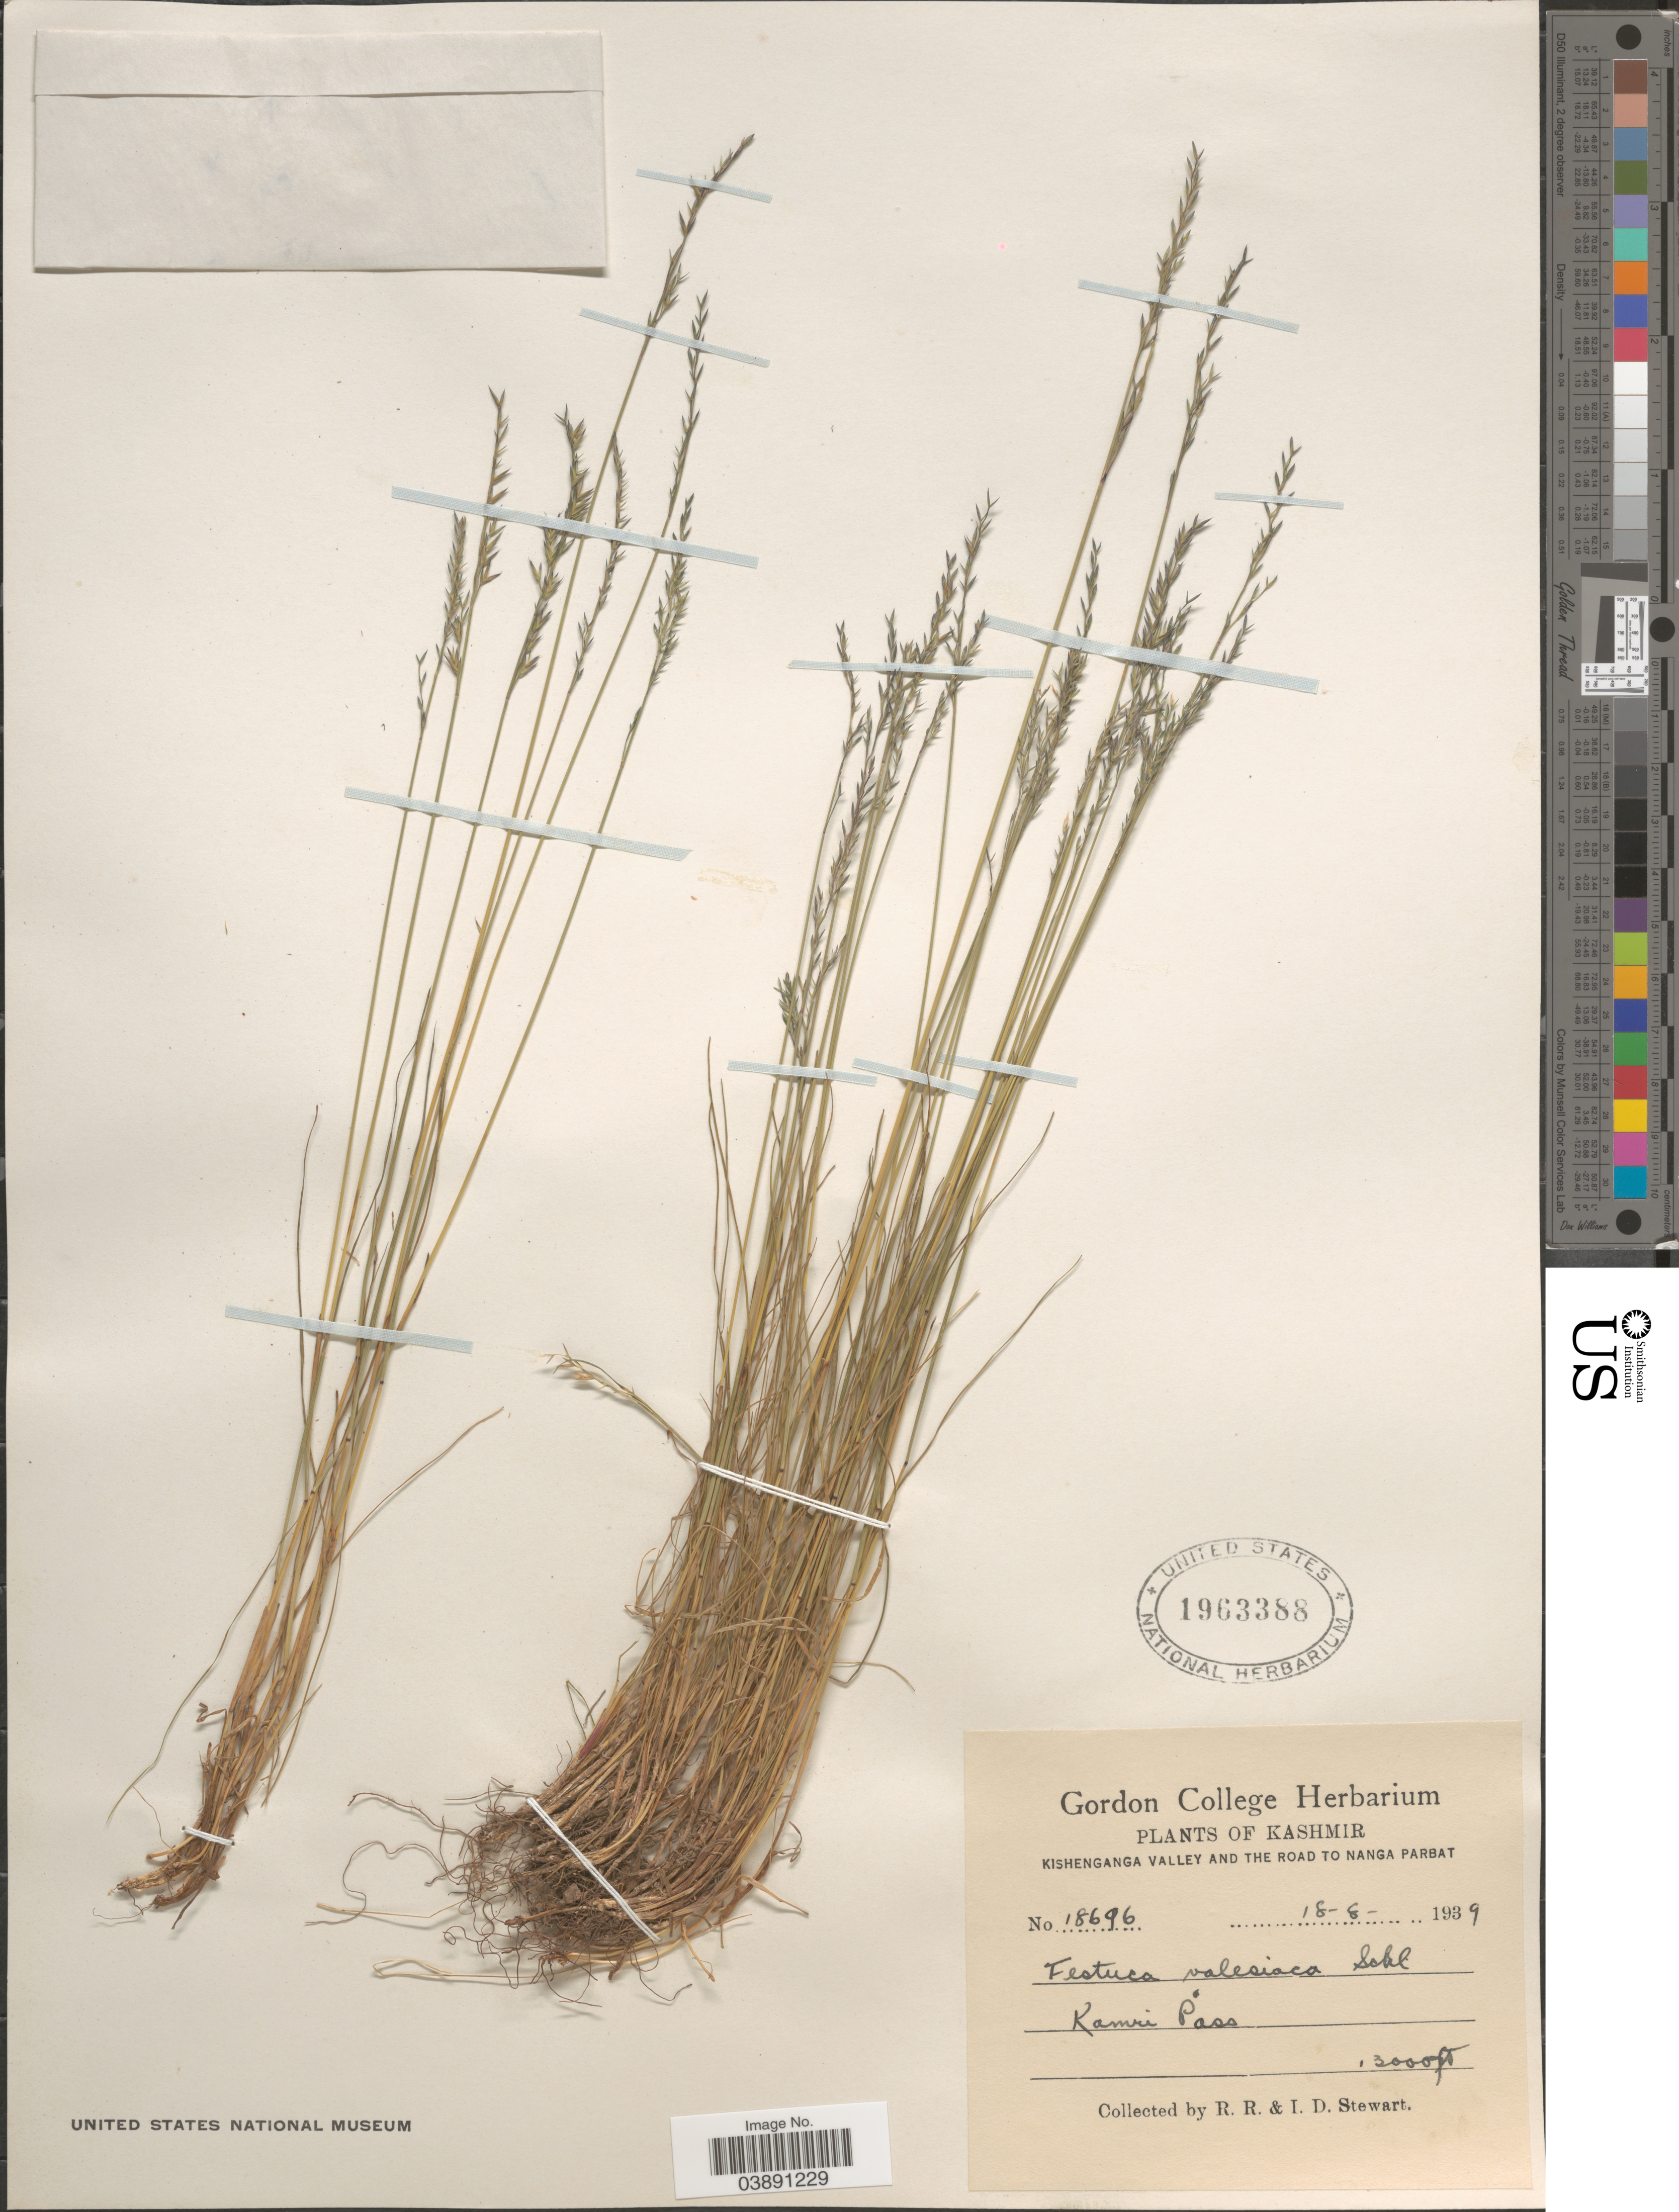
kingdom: Plantae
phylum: Tracheophyta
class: Liliopsida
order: Poales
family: Poaceae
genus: Festuca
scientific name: Festuca valesiaca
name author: Schleich. ex Gaudin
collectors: R. Stewart & I. Stewart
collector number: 18696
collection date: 1939-08-18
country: India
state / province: Jammu and Kashmir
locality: Kashmir. Kishenganga valley and the road to Nanga Parbat. Kamri Pass.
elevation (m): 3962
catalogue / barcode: US 1963388